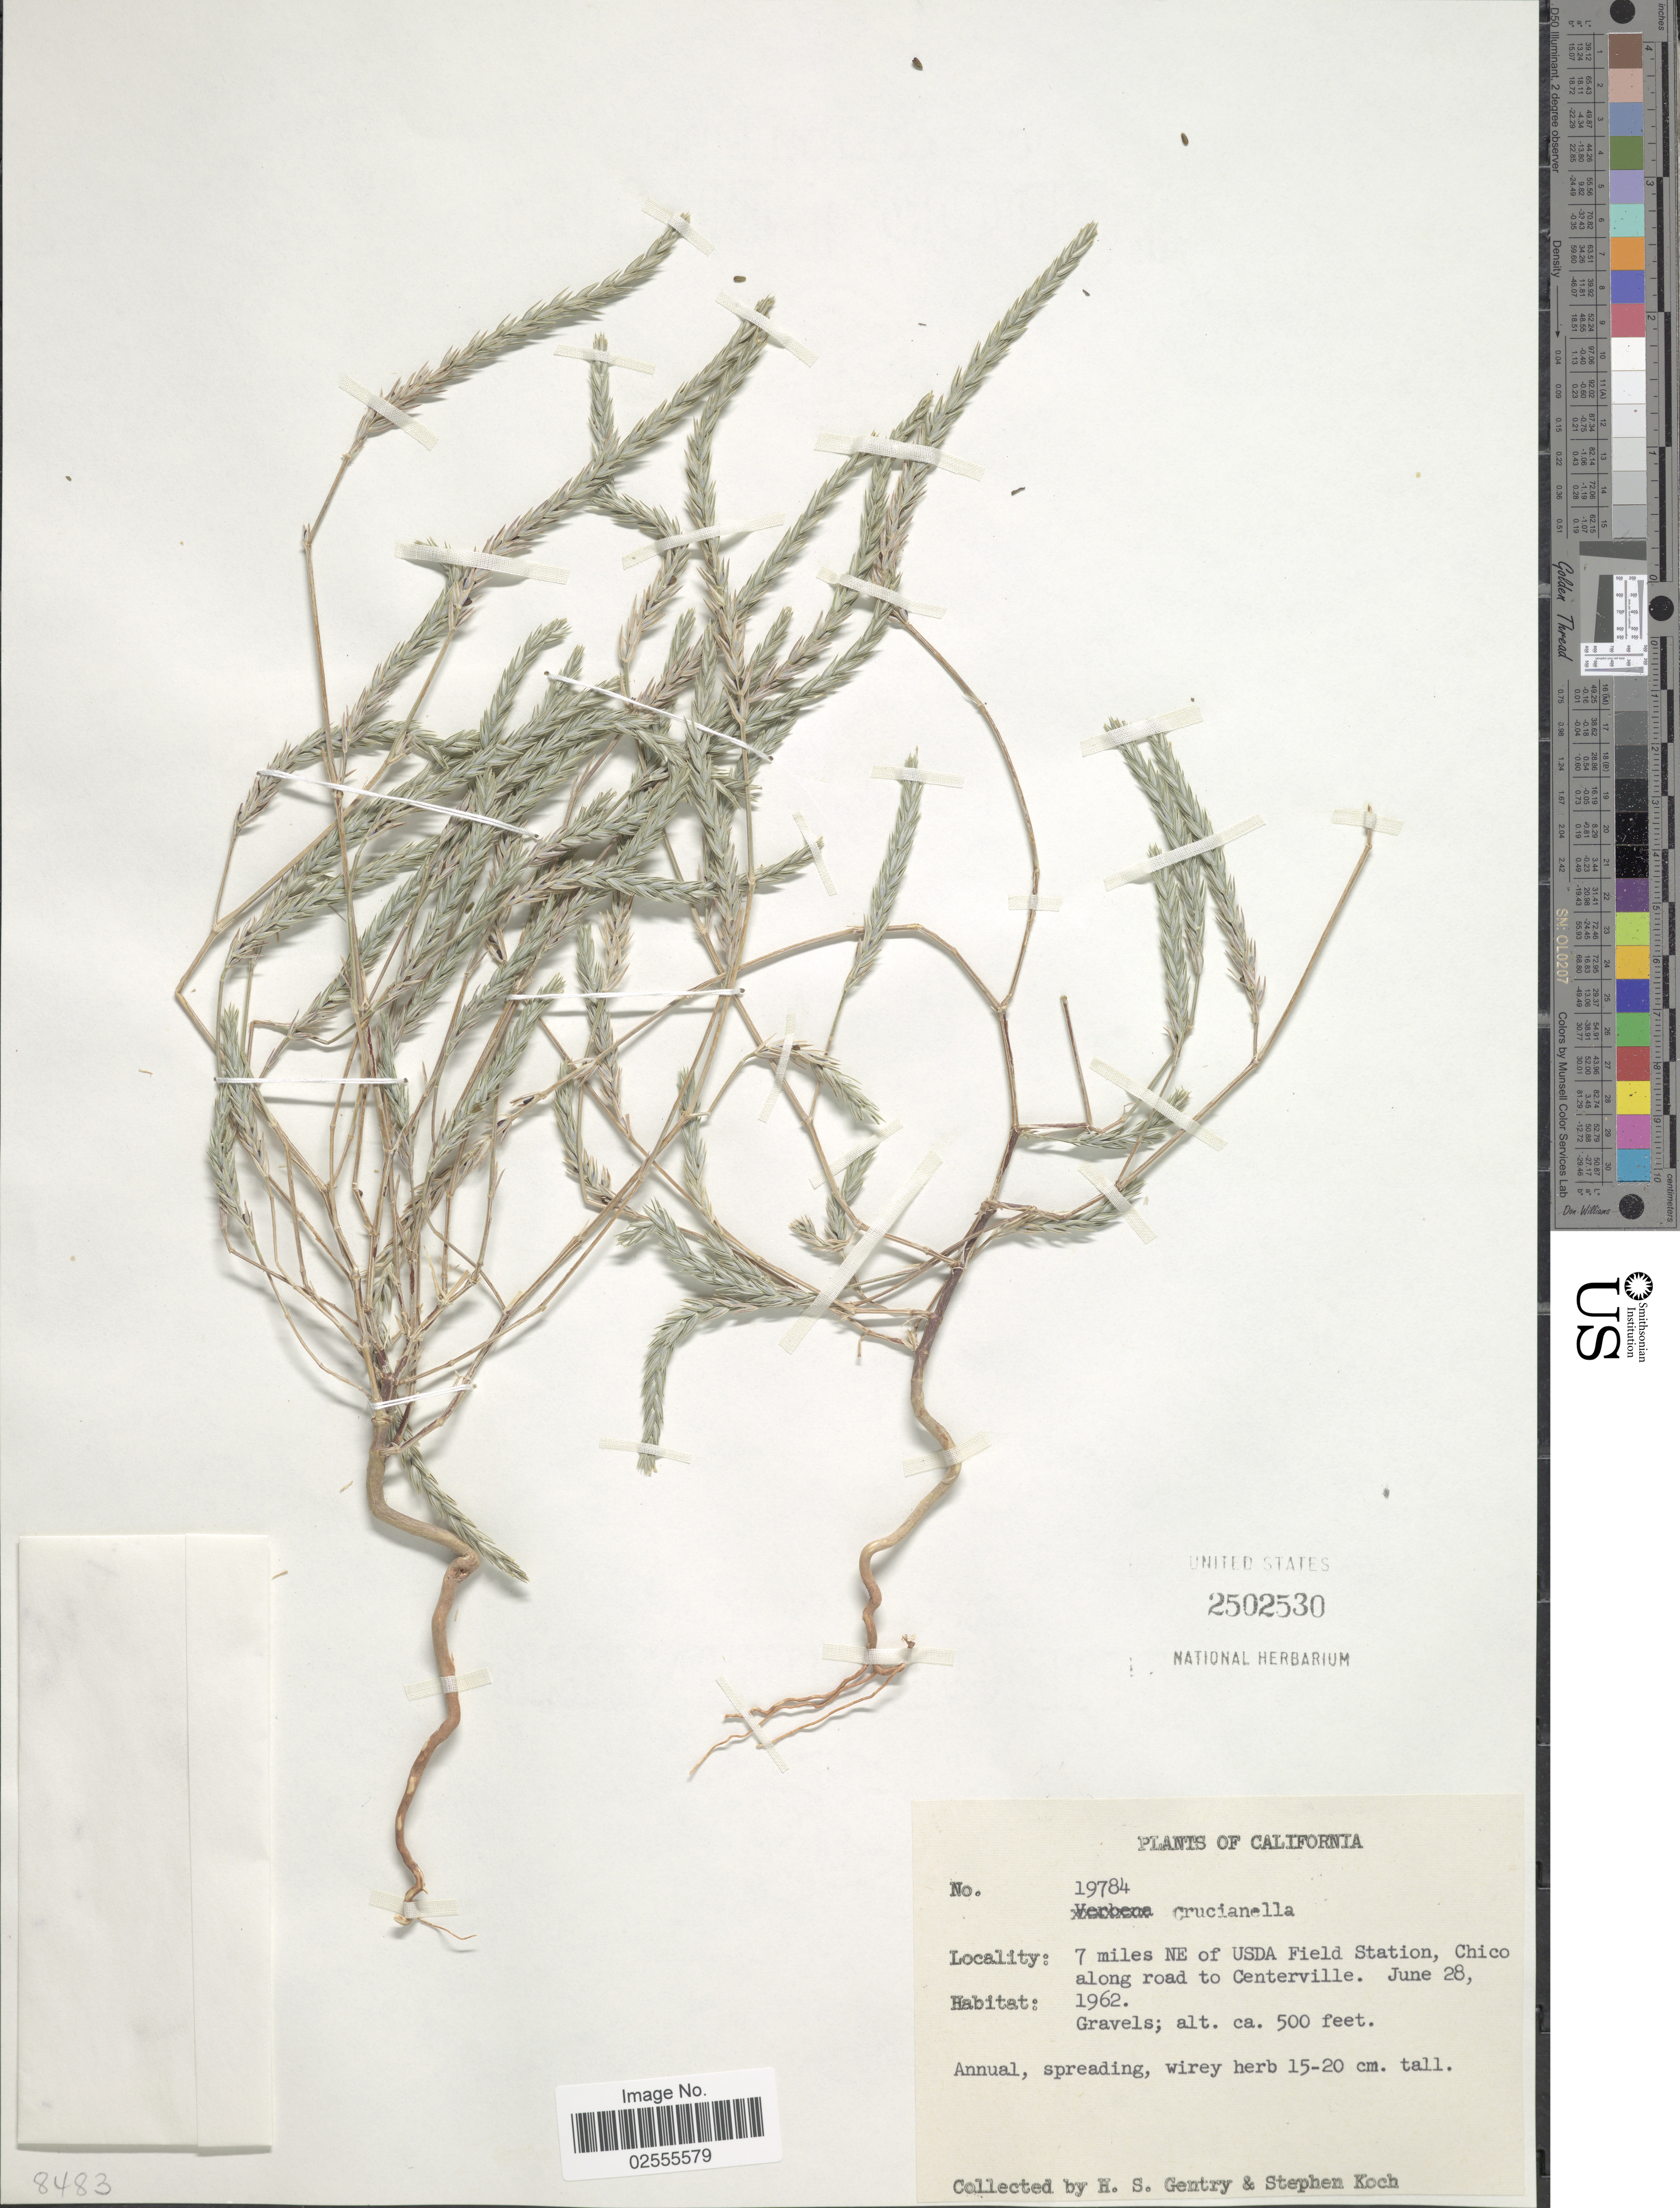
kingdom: Plantae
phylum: Tracheophyta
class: Magnoliopsida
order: Gentianales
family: Rubiaceae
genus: Crucianella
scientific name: Crucianella sp.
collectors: H. S. Gentry & S. D. Koch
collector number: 19784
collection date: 1962-06-28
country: United States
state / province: California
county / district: Butte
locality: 7 miles NE of USDA Field Station, Chico along road to Centerville.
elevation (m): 152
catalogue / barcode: US 2502530